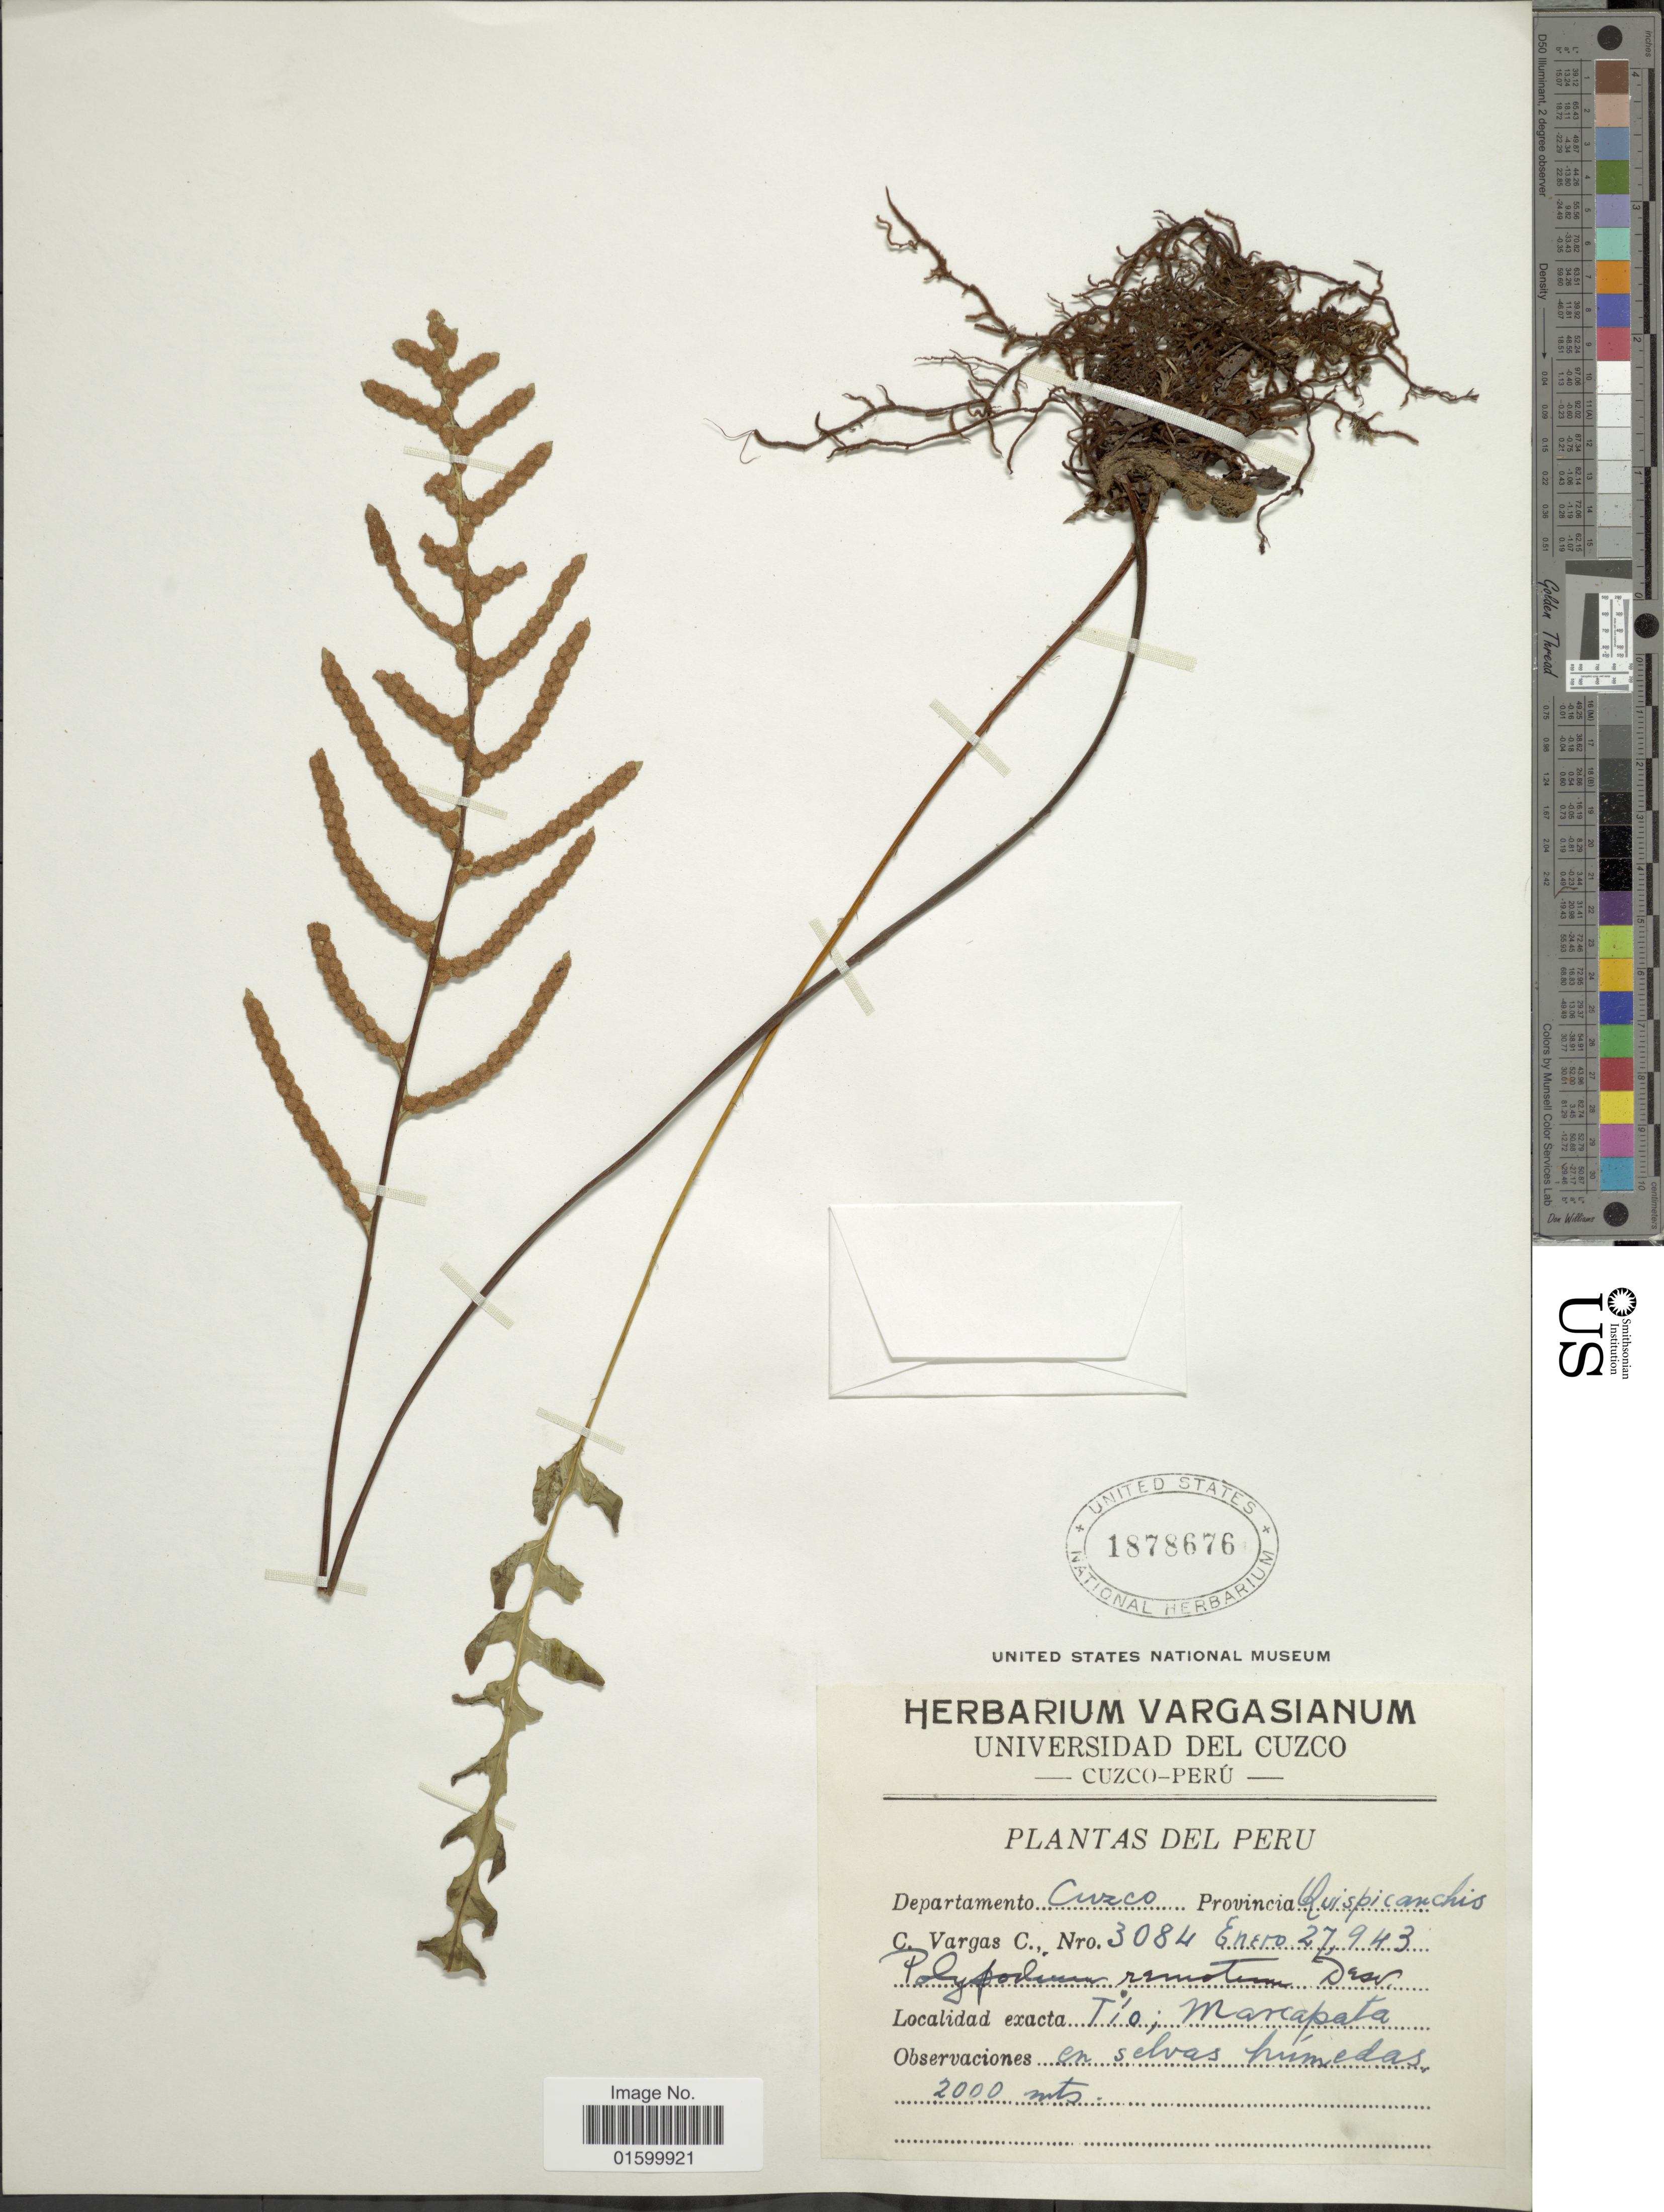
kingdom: Plantae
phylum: Tracheophyta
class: Polypodiopsida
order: Polypodiales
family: Polypodiaceae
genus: Pleopeltis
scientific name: Pleopeltis remota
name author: (Desv.) A.R. Sm.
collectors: C. Vargas Calderón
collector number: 3084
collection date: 1943-01-27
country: Peru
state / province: Cusco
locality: Departamento Cuzco, Provincia Quispicanchi, Tio, Marcapata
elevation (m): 2000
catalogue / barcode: US 1878676